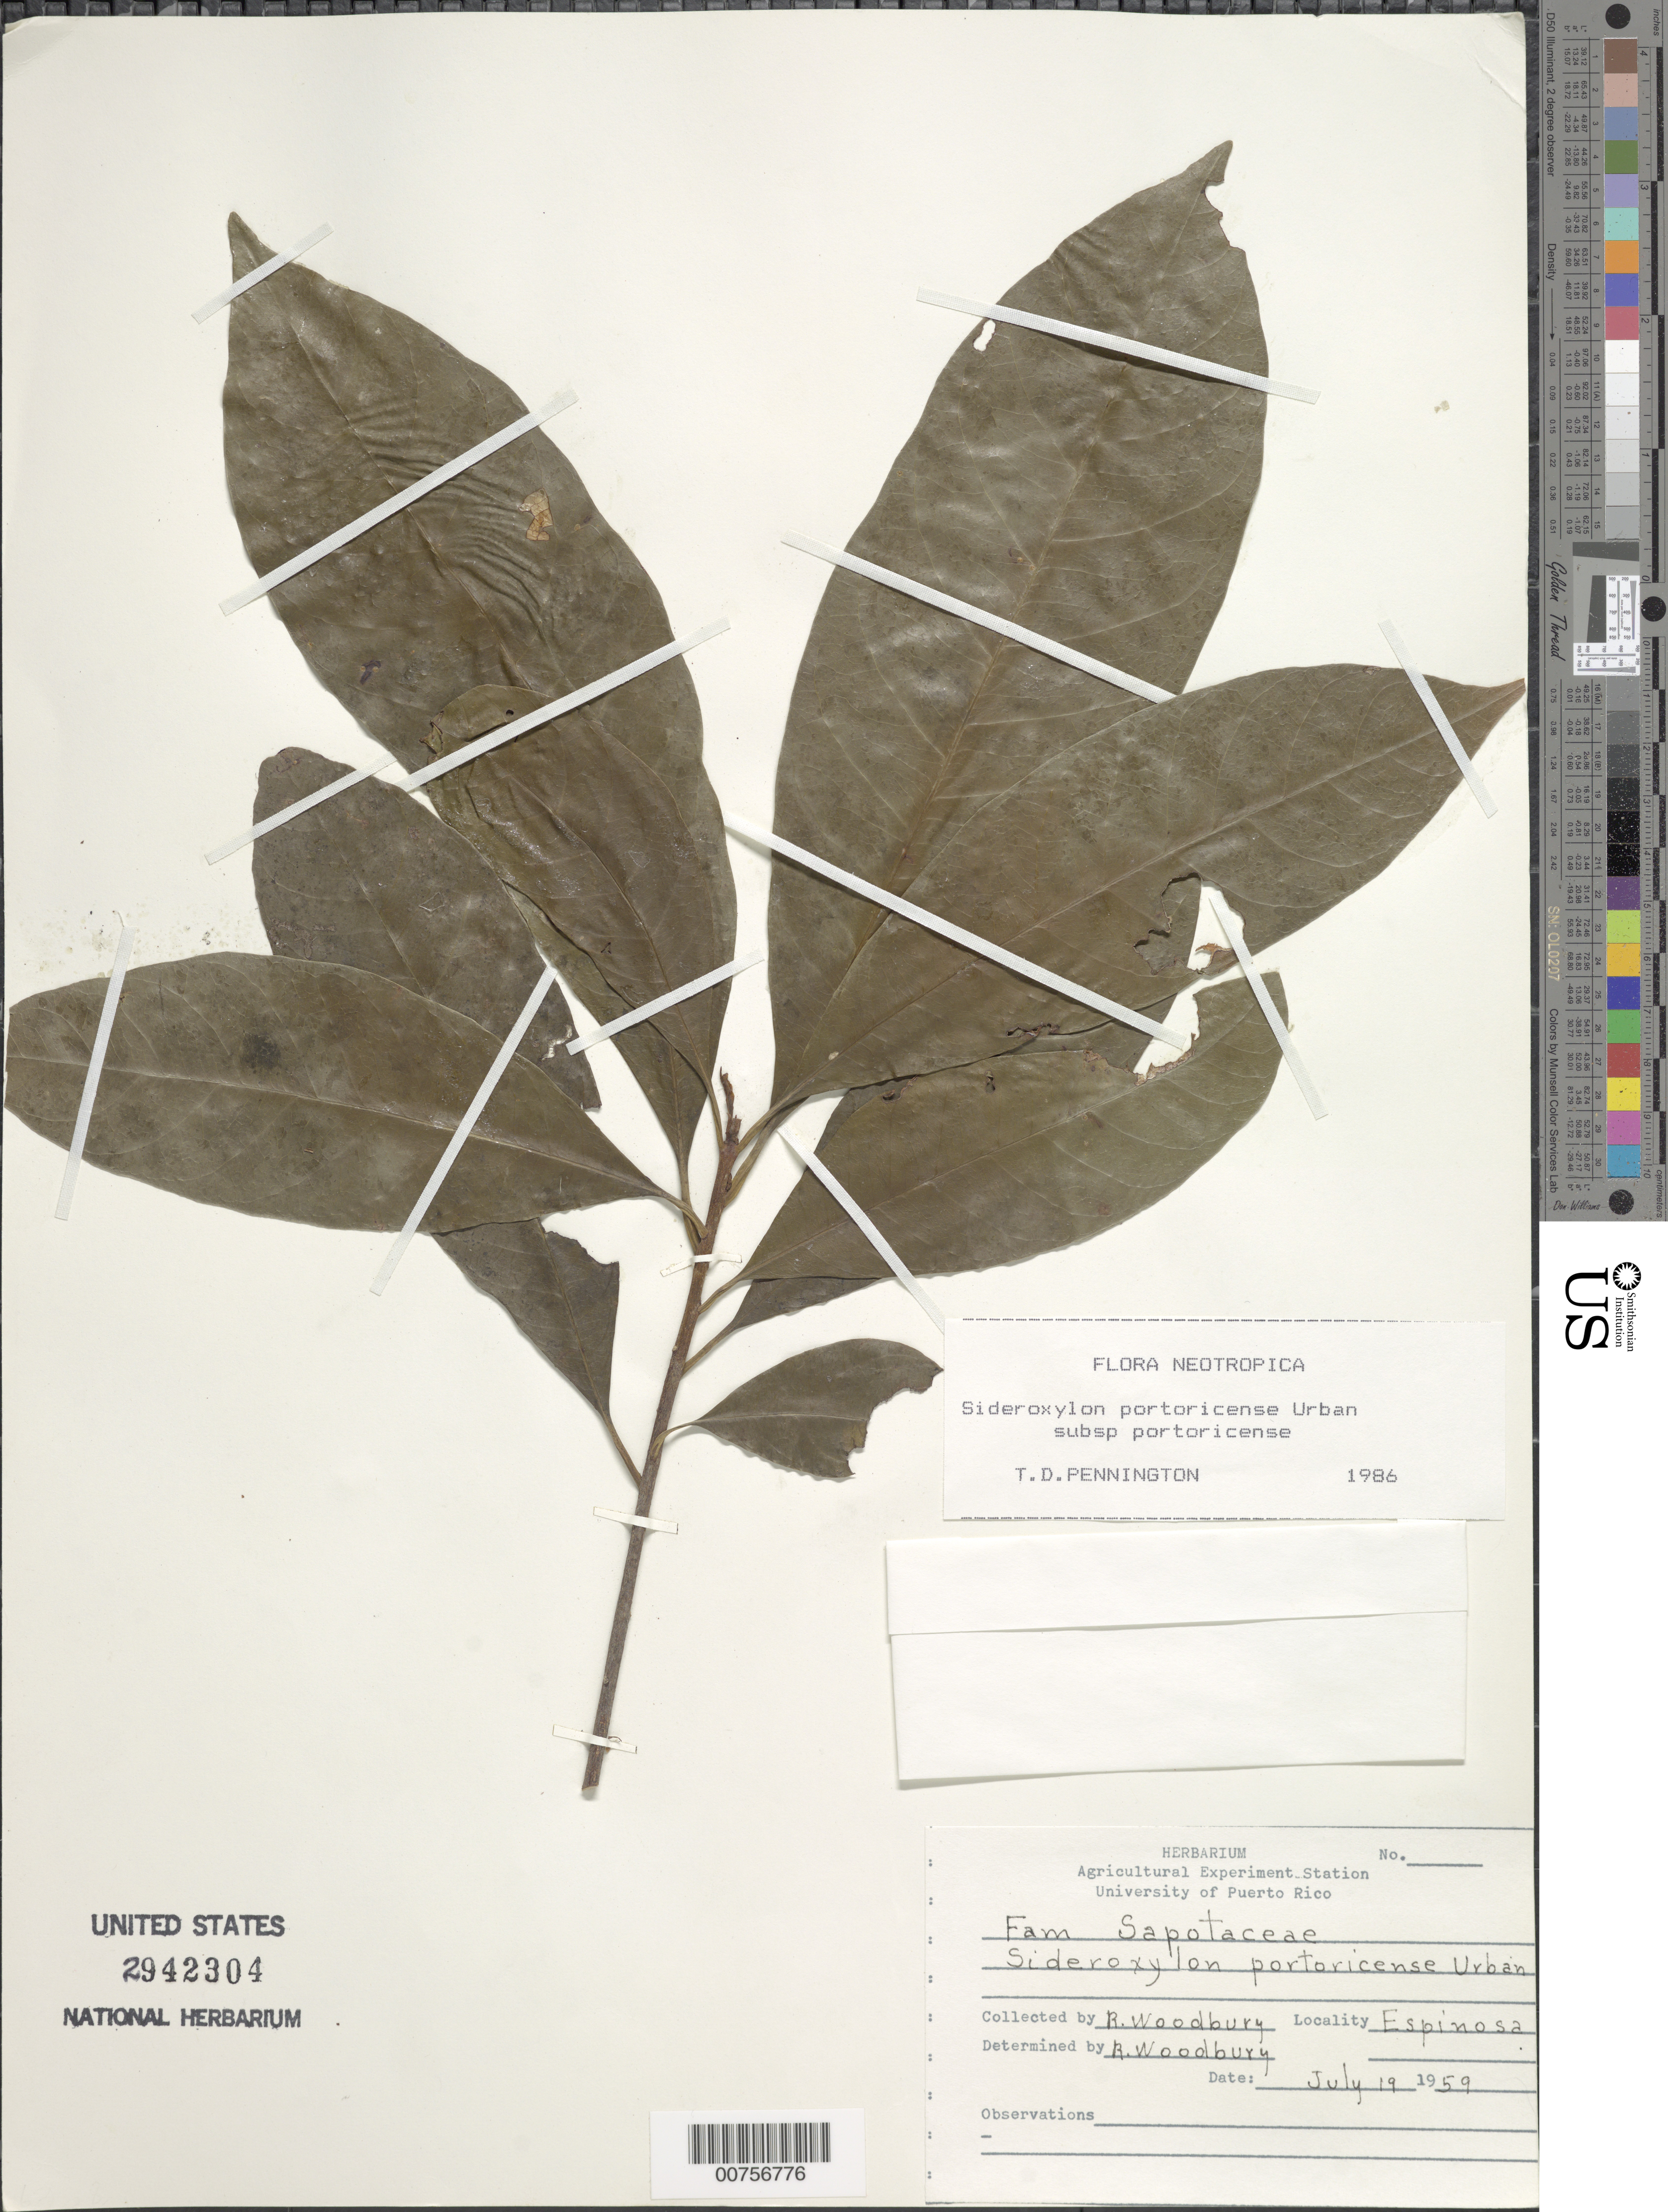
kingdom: Plantae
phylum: Tracheophyta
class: Magnoliopsida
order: Ericales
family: Sapotaceae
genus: Sideroxylon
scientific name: Sideroxylon portoricense subsp. portoricense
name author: Urb.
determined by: Pennington, T. D., (K)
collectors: R. O. Woodbury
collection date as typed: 19 Jul 1959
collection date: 1959-07-19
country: Puerto Rico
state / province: Vega Alta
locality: Espinosa.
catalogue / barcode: US 2942304